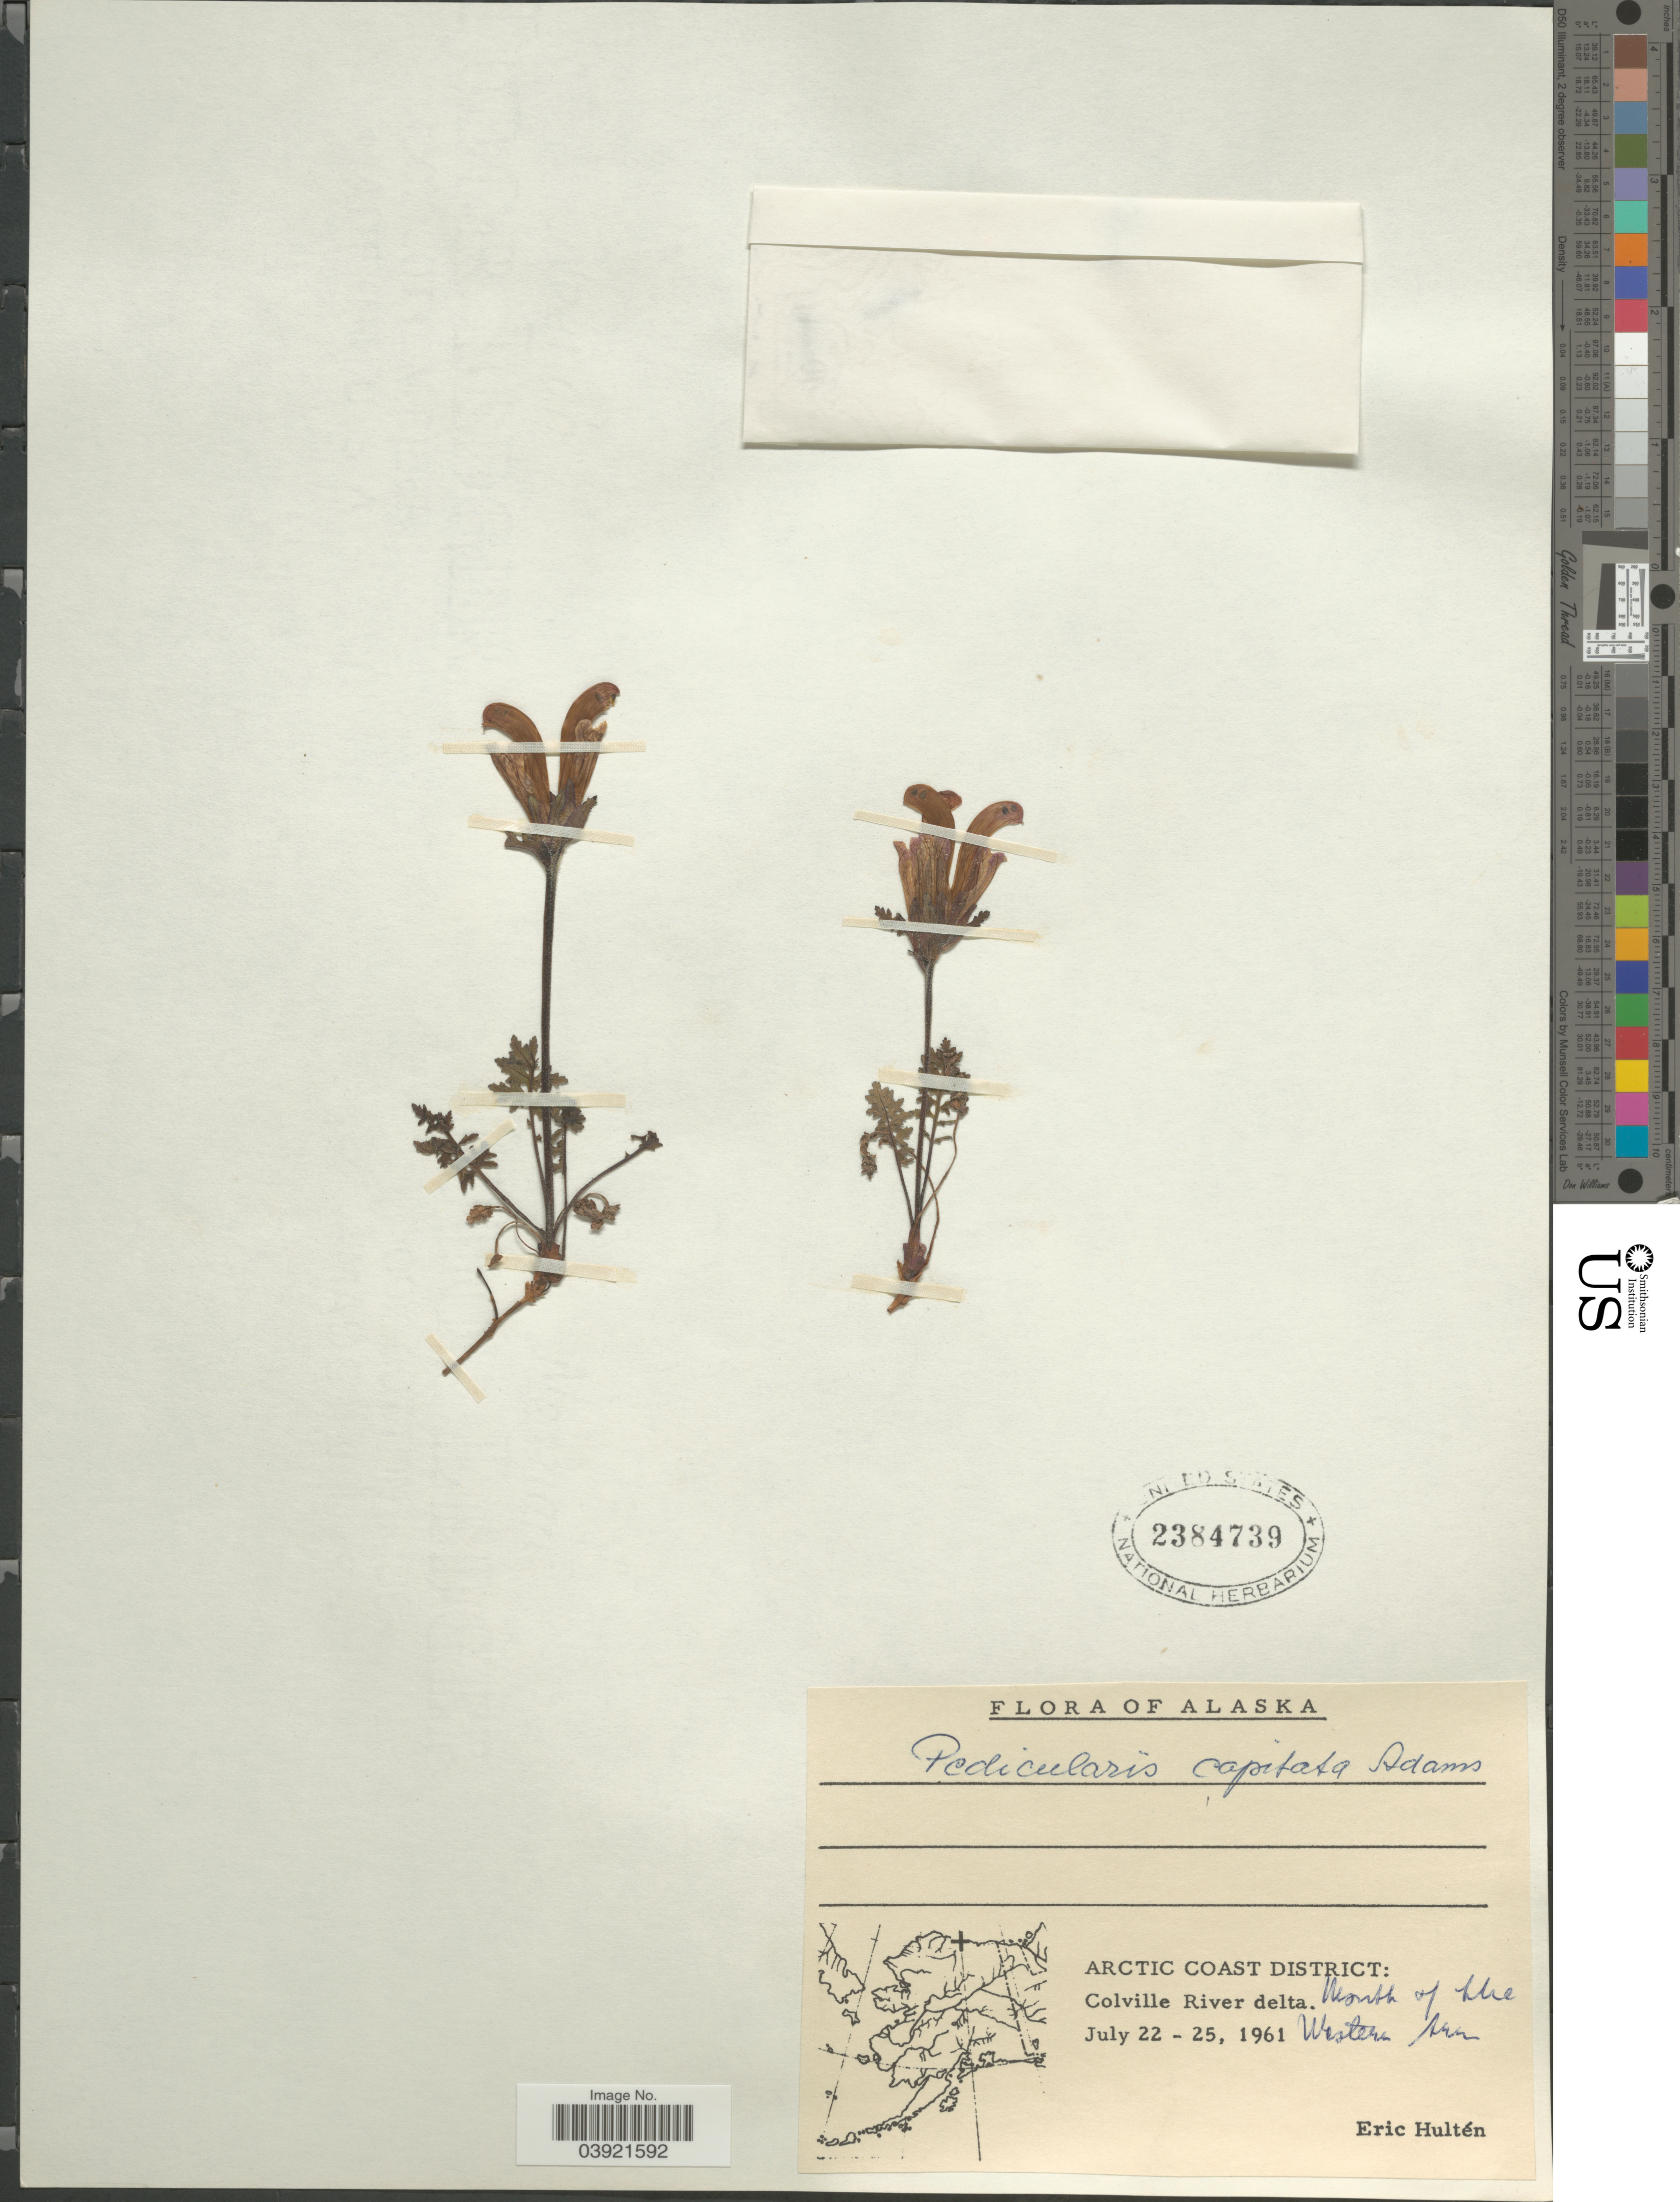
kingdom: Plantae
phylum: Tracheophyta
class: Magnoliopsida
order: Lamiales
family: Orobanchaceae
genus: Pedicularis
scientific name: Pedicularis capitata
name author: Adams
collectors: E. G. Hultén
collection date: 1961-07-22/1961-07-25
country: United States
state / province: Alaska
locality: Arctic Coast District: Colville River delta. Mouth of the Western Arm.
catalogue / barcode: US 2384739